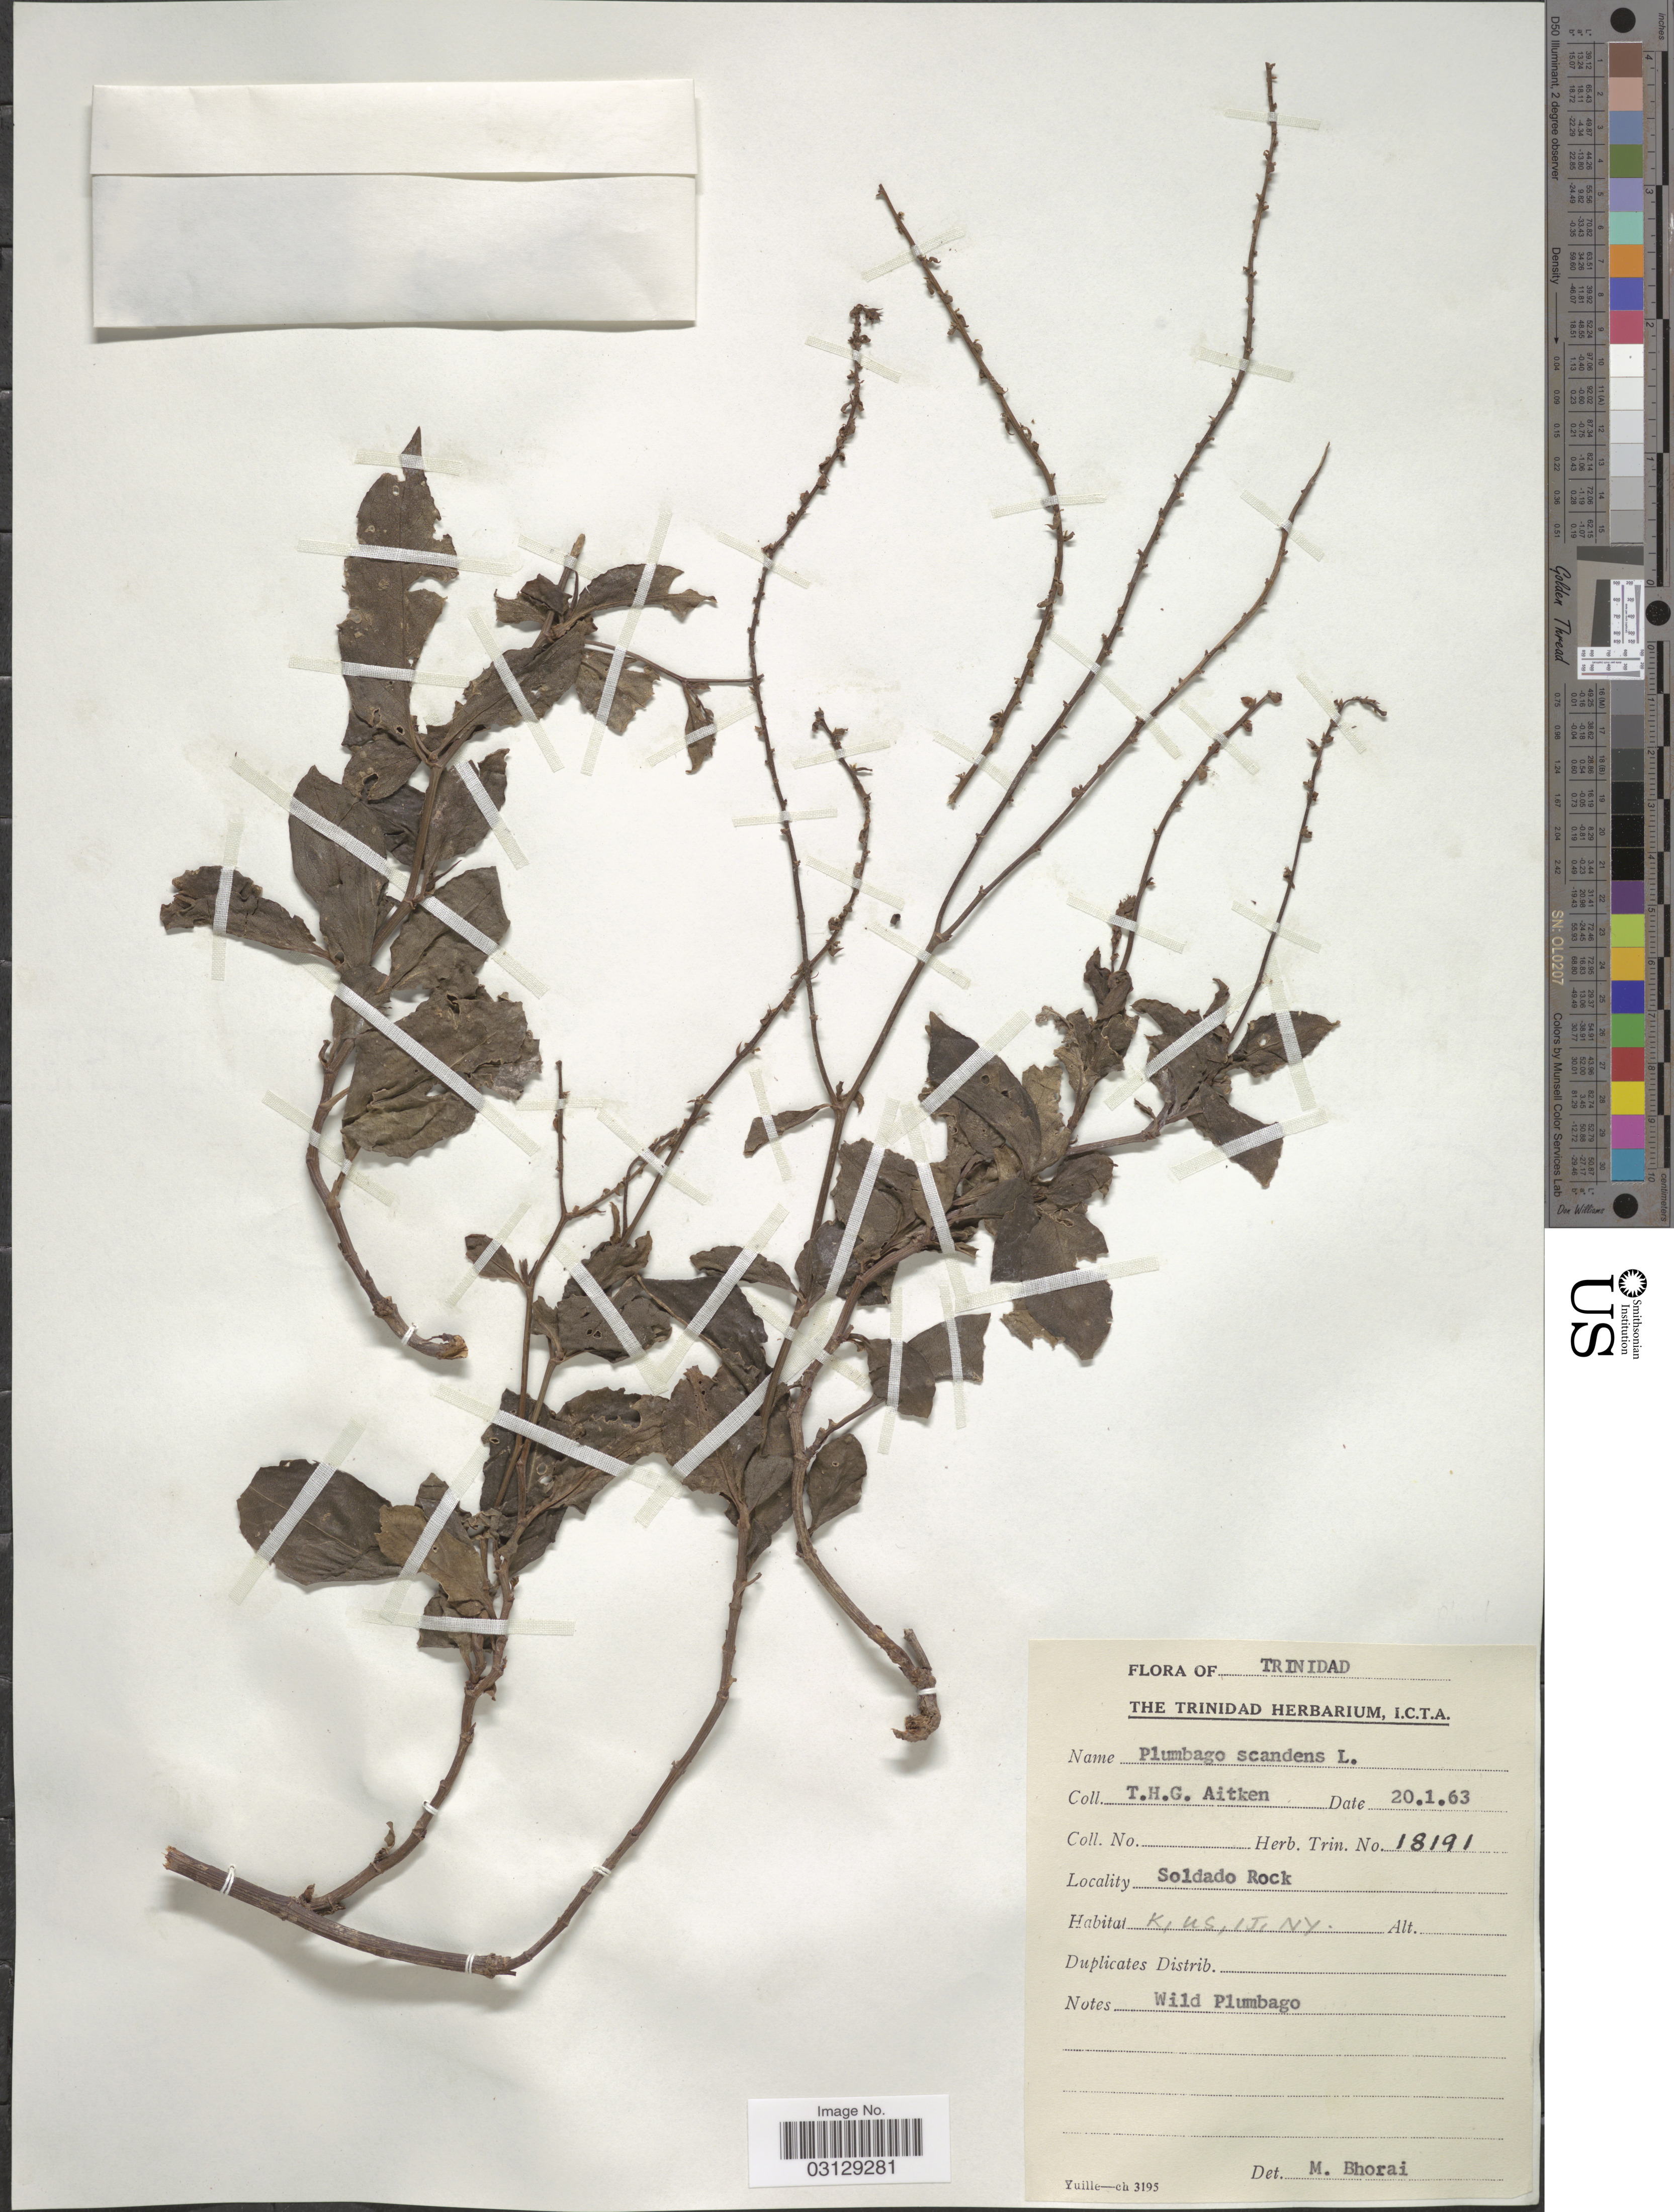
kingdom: Plantae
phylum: Tracheophyta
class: Magnoliopsida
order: Caryophyllales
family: Plumbaginaceae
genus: Plumbago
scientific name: Plumbago scandens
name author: L.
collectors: T. Aitken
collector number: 18191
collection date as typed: Transcribed d/m/y: 20/1/63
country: Trinidad and Tobago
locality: Trinidad. Soldado Rock.